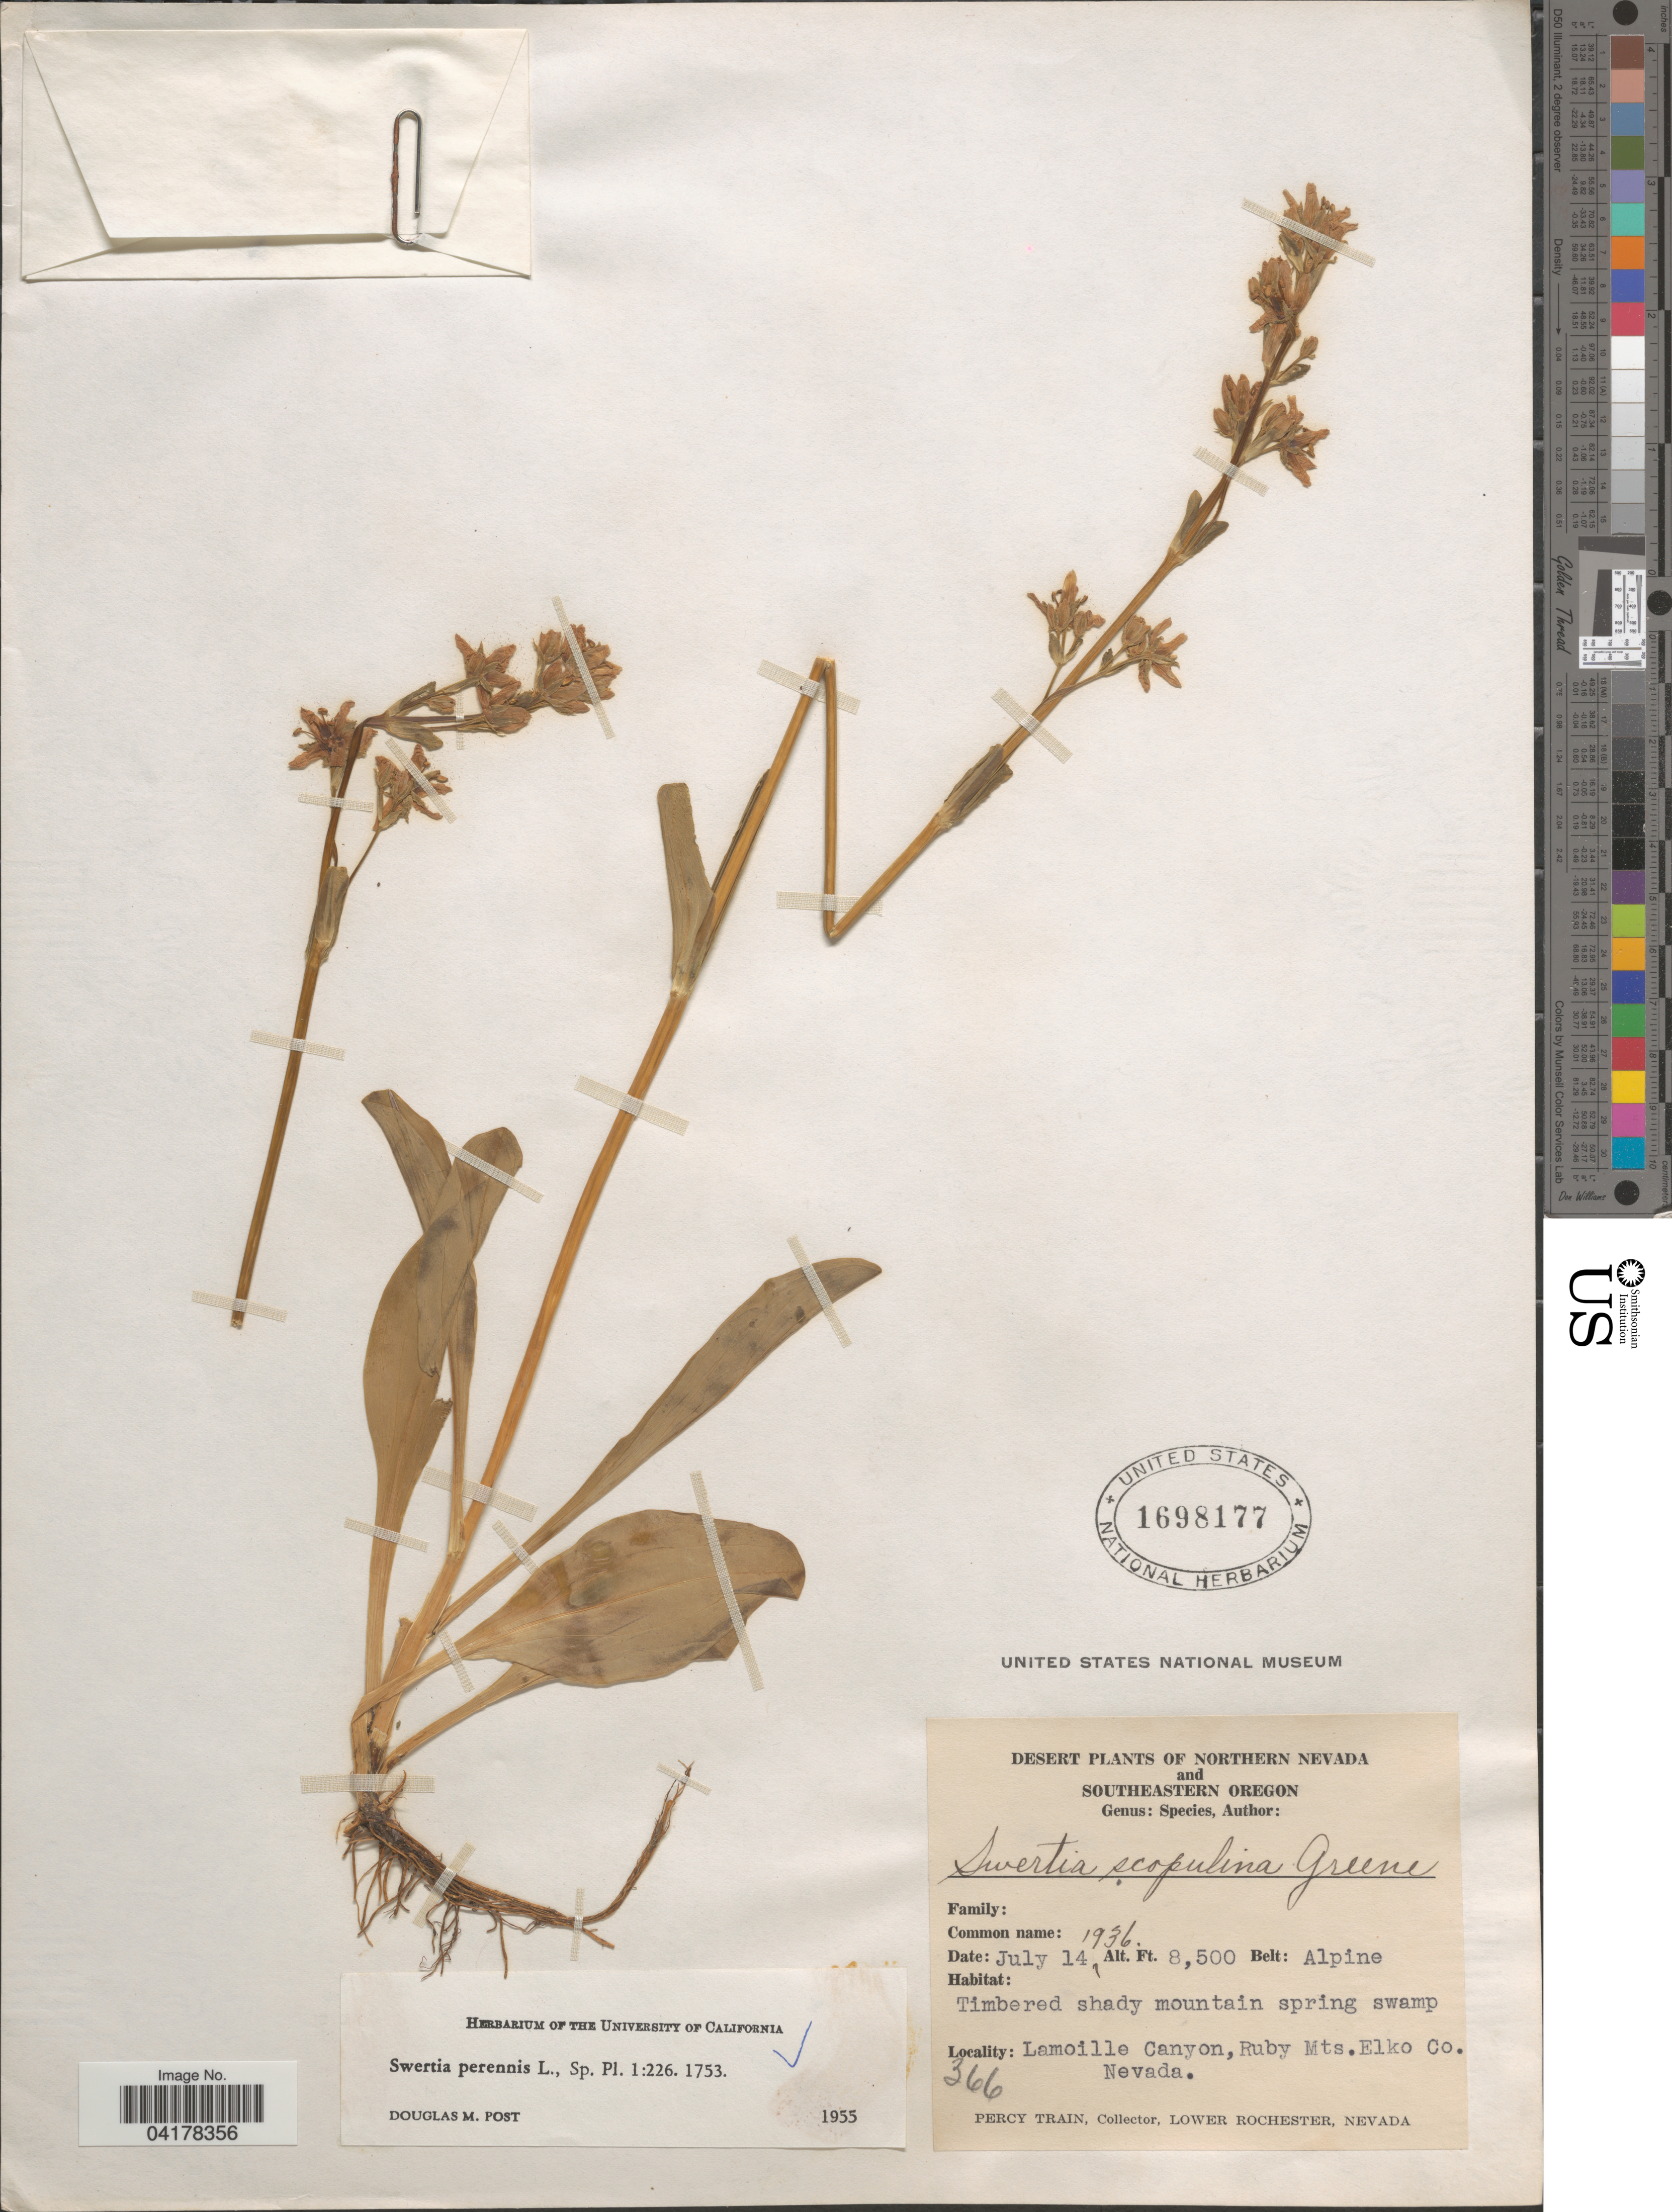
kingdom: Plantae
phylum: Tracheophyta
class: Magnoliopsida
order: Gentianales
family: Gentianaceae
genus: Swertia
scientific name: Swertia perennis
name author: L.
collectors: P. Train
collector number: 366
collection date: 1936-07-14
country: United States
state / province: Nevada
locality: Northern Nevada. Lamoille Canyon, Ruby Mts. Elko Co.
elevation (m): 2591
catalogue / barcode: US 1698177